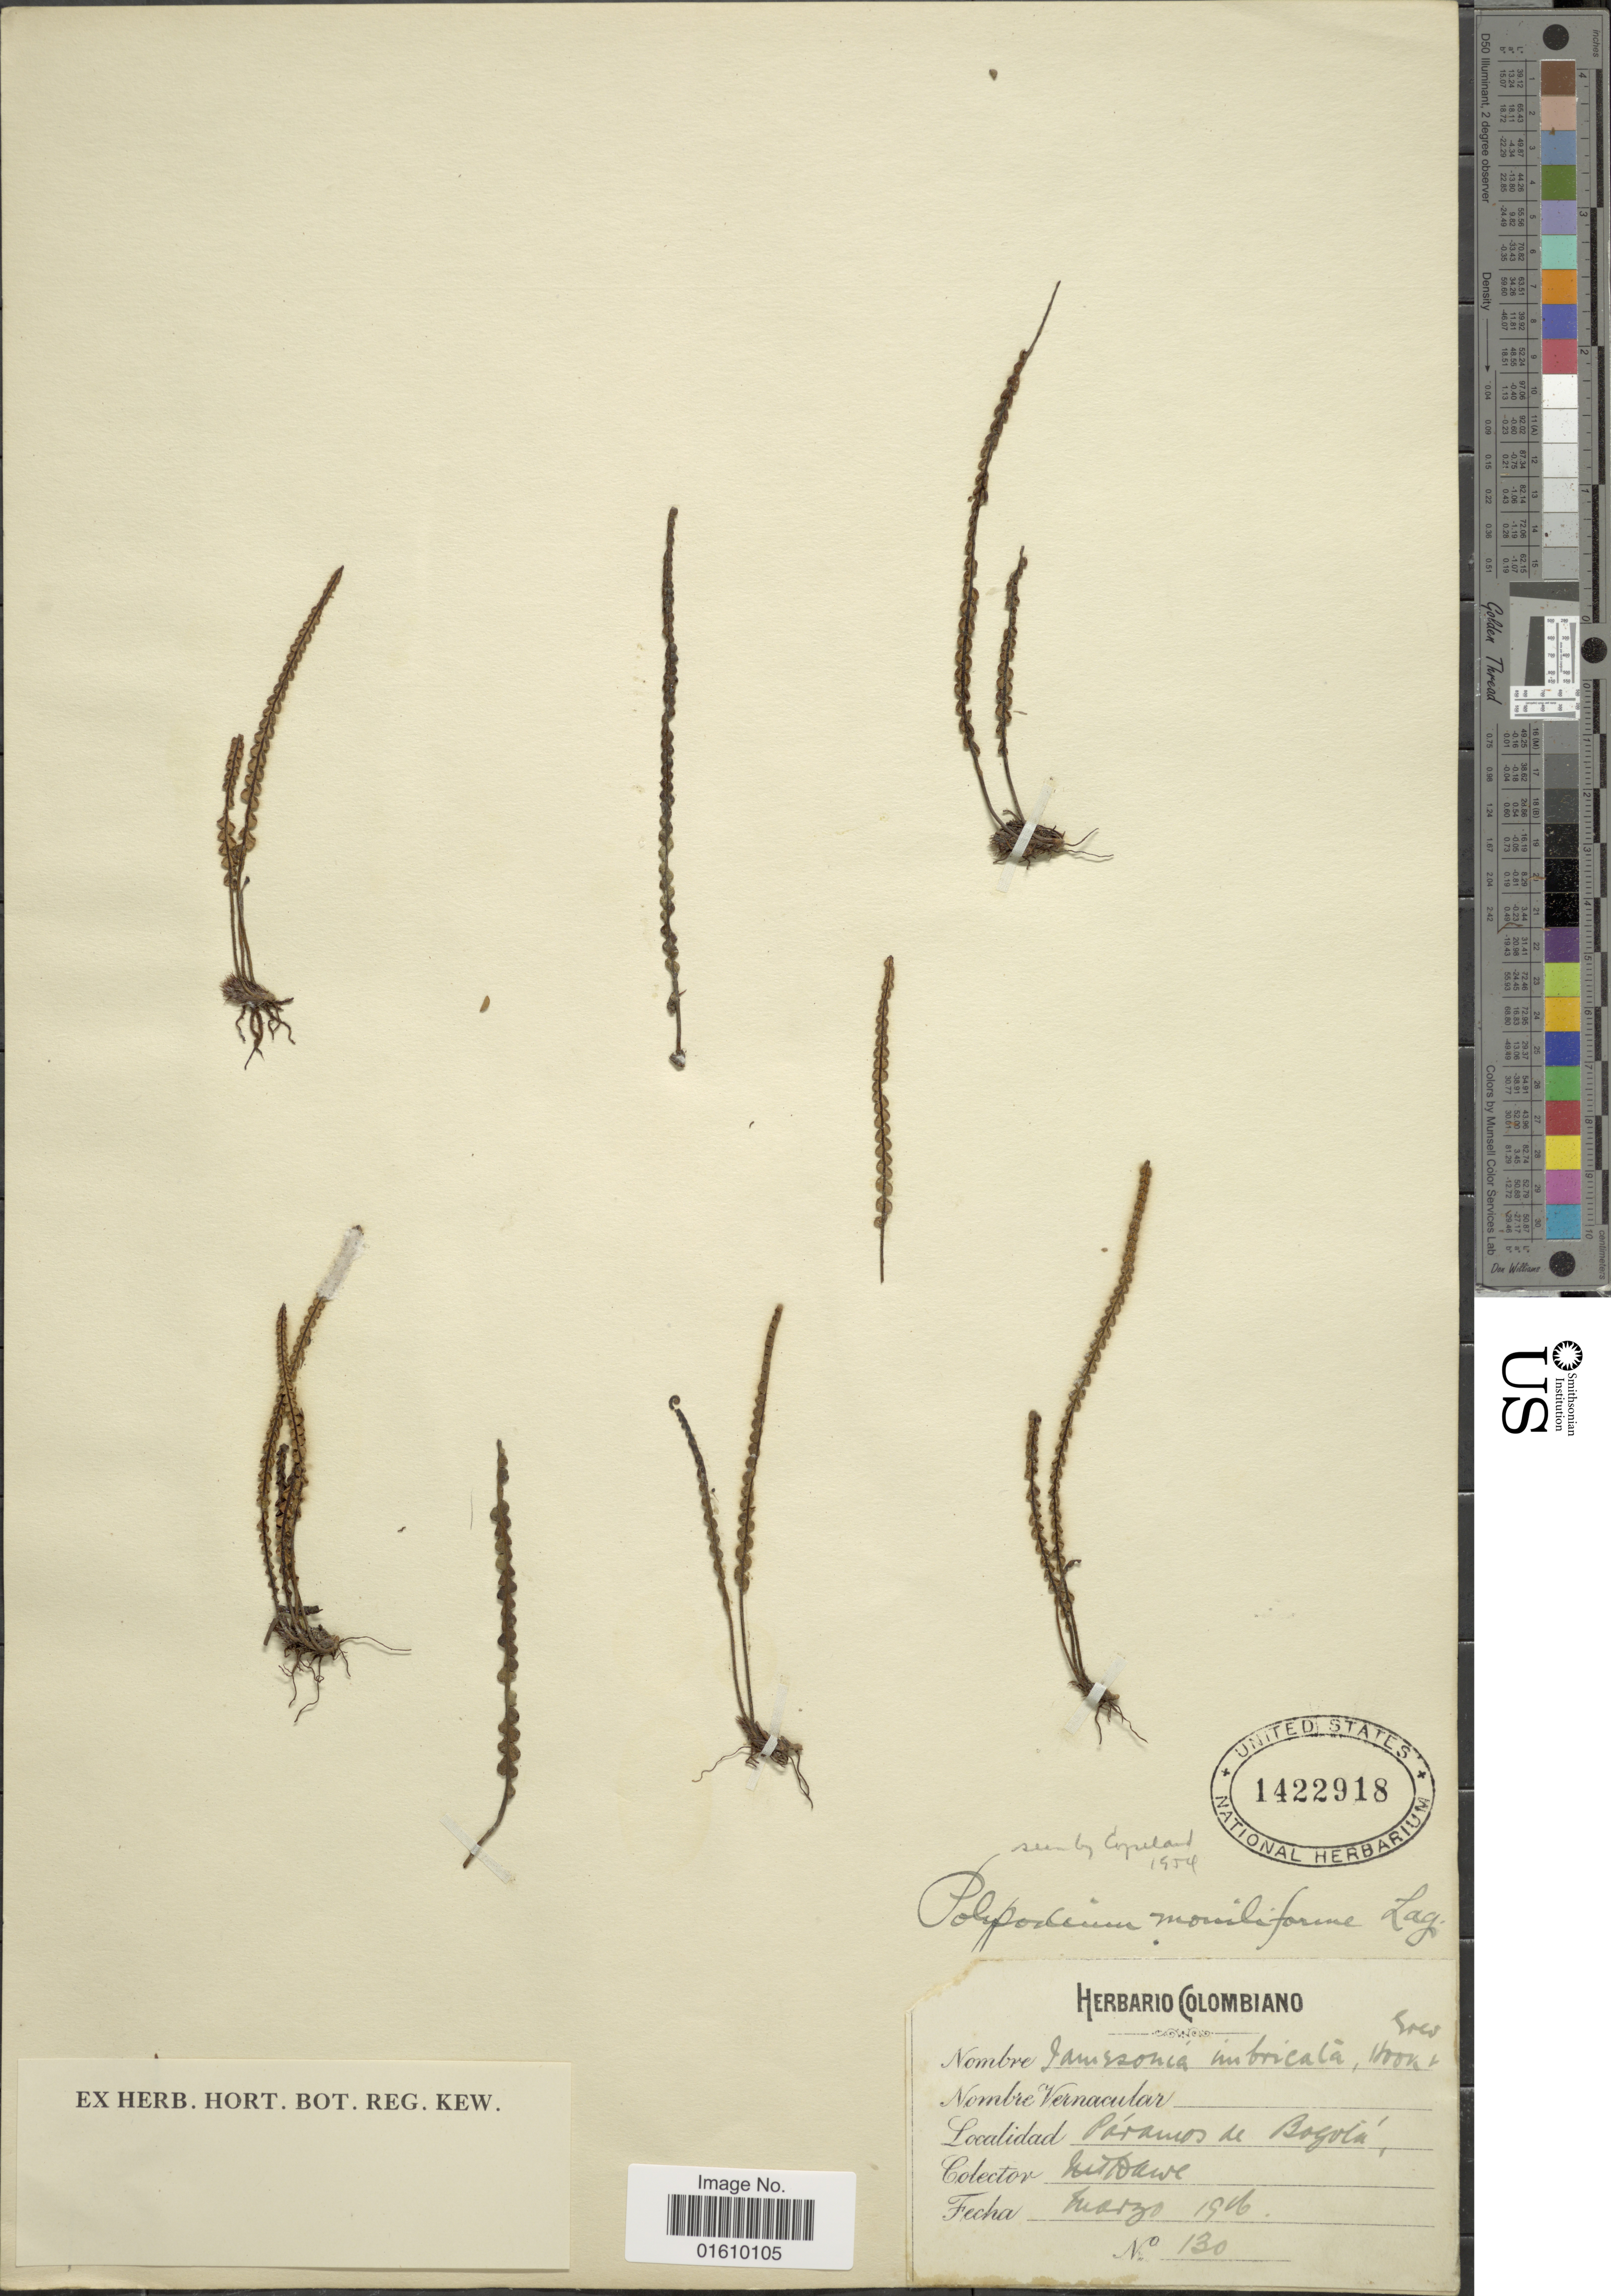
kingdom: Plantae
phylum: Tracheophyta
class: Polypodiopsida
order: Polypodiales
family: Polypodiaceae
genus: Melpomene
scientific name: Melpomene moniliformis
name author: (Lag. ex Sw.) A.R. Sm. & R.C. Moran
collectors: M. T. Dawe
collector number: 130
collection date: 1916-03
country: Colombia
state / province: Bogota D.C.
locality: Páramos de Bogotá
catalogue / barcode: US 1422918